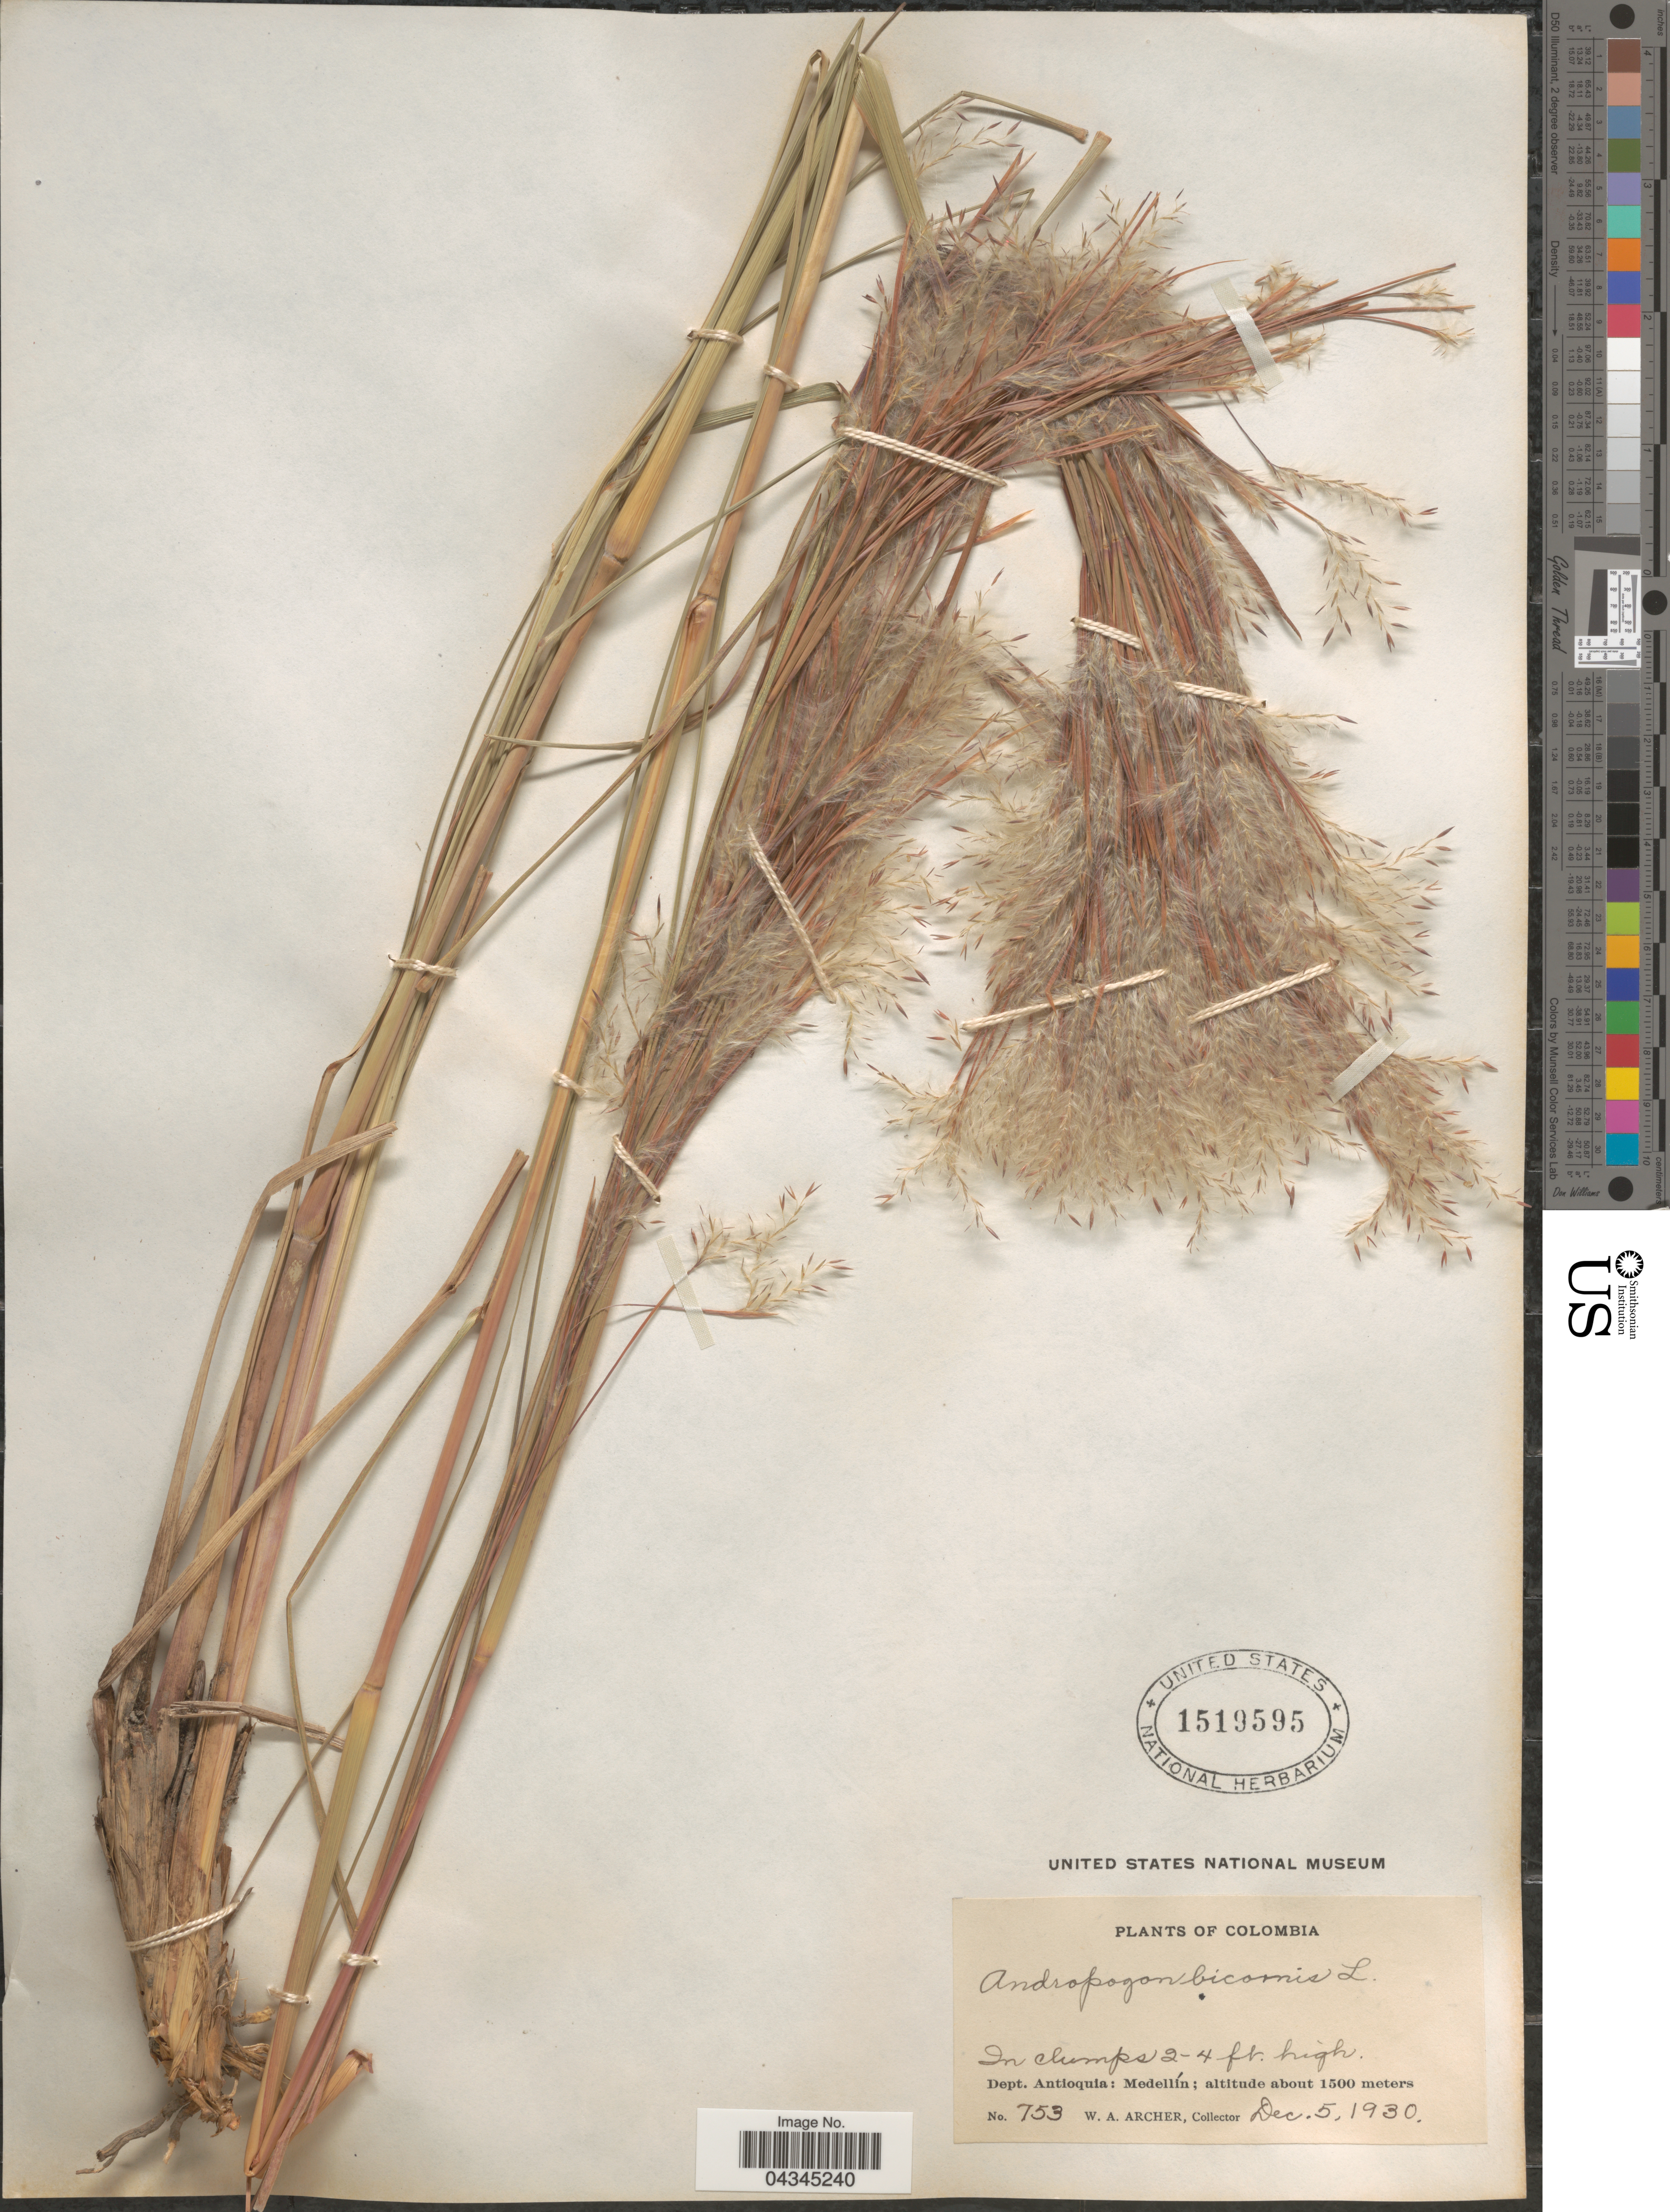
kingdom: Plantae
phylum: Tracheophyta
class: Liliopsida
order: Poales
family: Poaceae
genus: Andropogon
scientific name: Andropogon bicornis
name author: L.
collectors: W. Archer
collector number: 753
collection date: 1930-12-05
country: Colombia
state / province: Antioquia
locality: Dept. Antioquia: Medellín.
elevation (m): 1500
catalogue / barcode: US 1519595